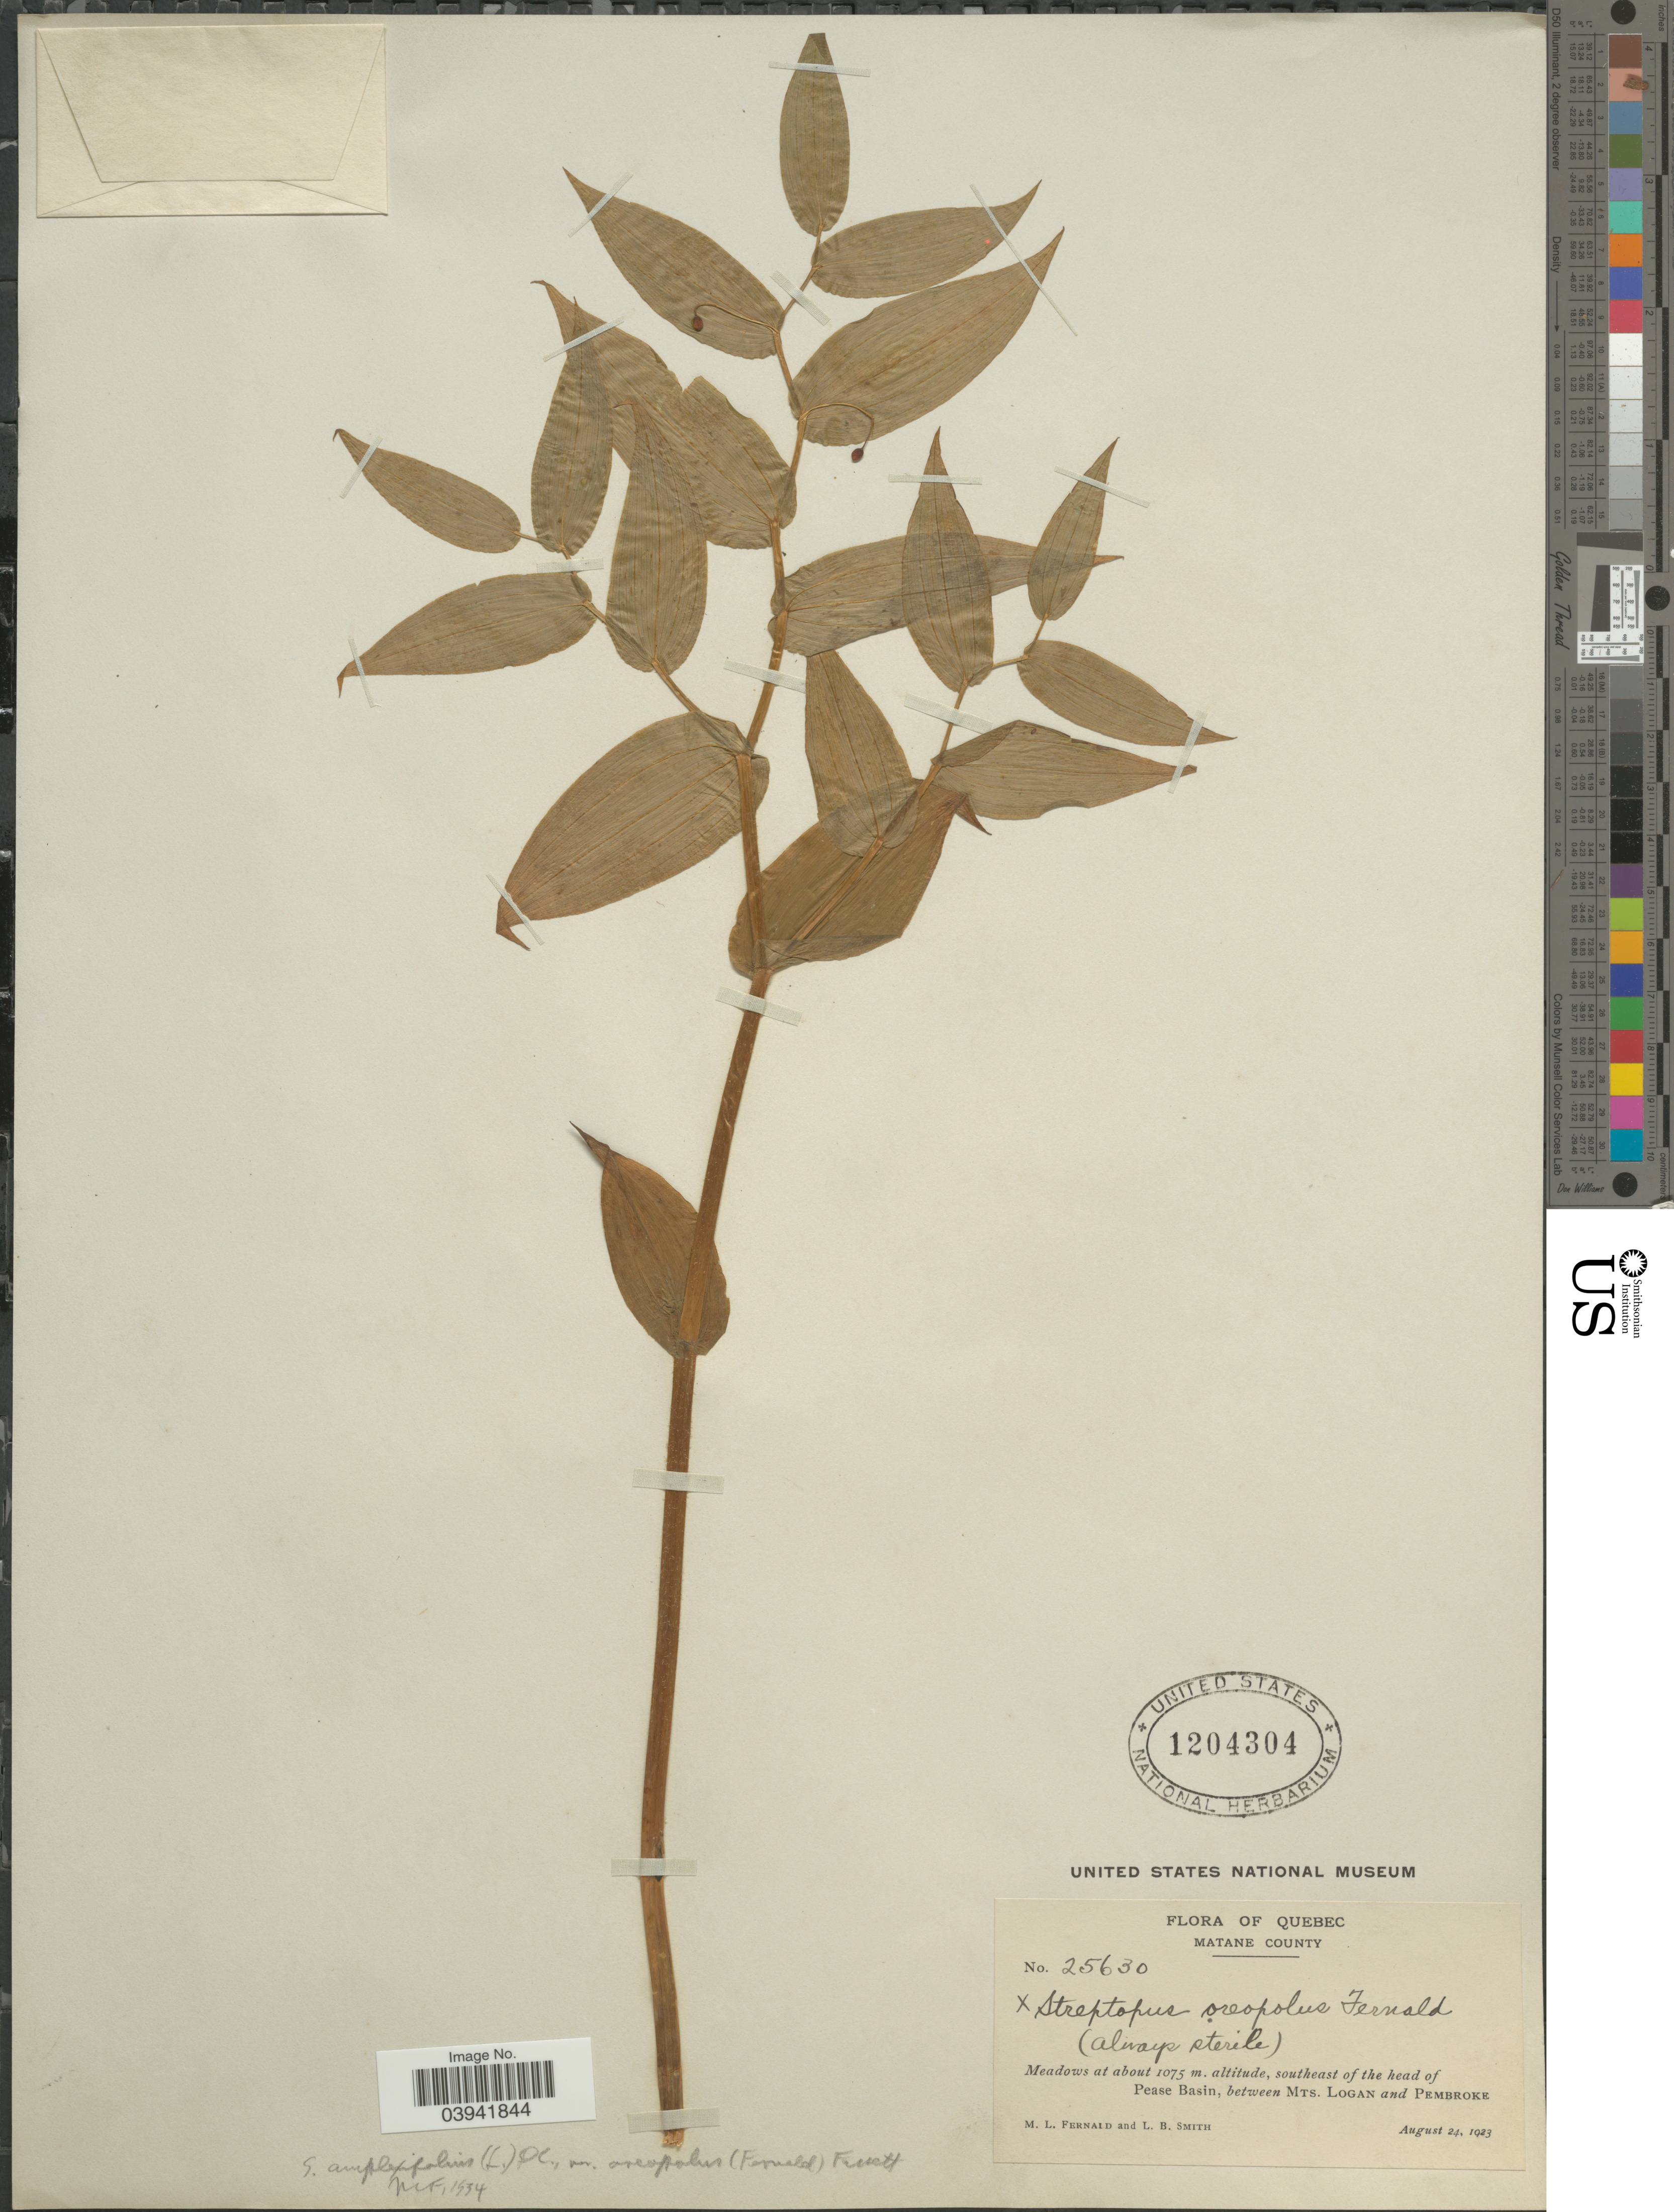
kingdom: Plantae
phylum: Tracheophyta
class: Liliopsida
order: Liliales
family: Liliaceae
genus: Streptopus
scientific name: Streptopus amplexifolius var. oreopolus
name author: Fassett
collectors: M. L. Fernald & L. Smith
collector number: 25630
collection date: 1923-08-24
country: Canada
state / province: Quebec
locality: Matane County. Southeast of the head of Pease Basin, between Mts. Logan and Pembroke.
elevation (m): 1075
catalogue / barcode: US 1204304